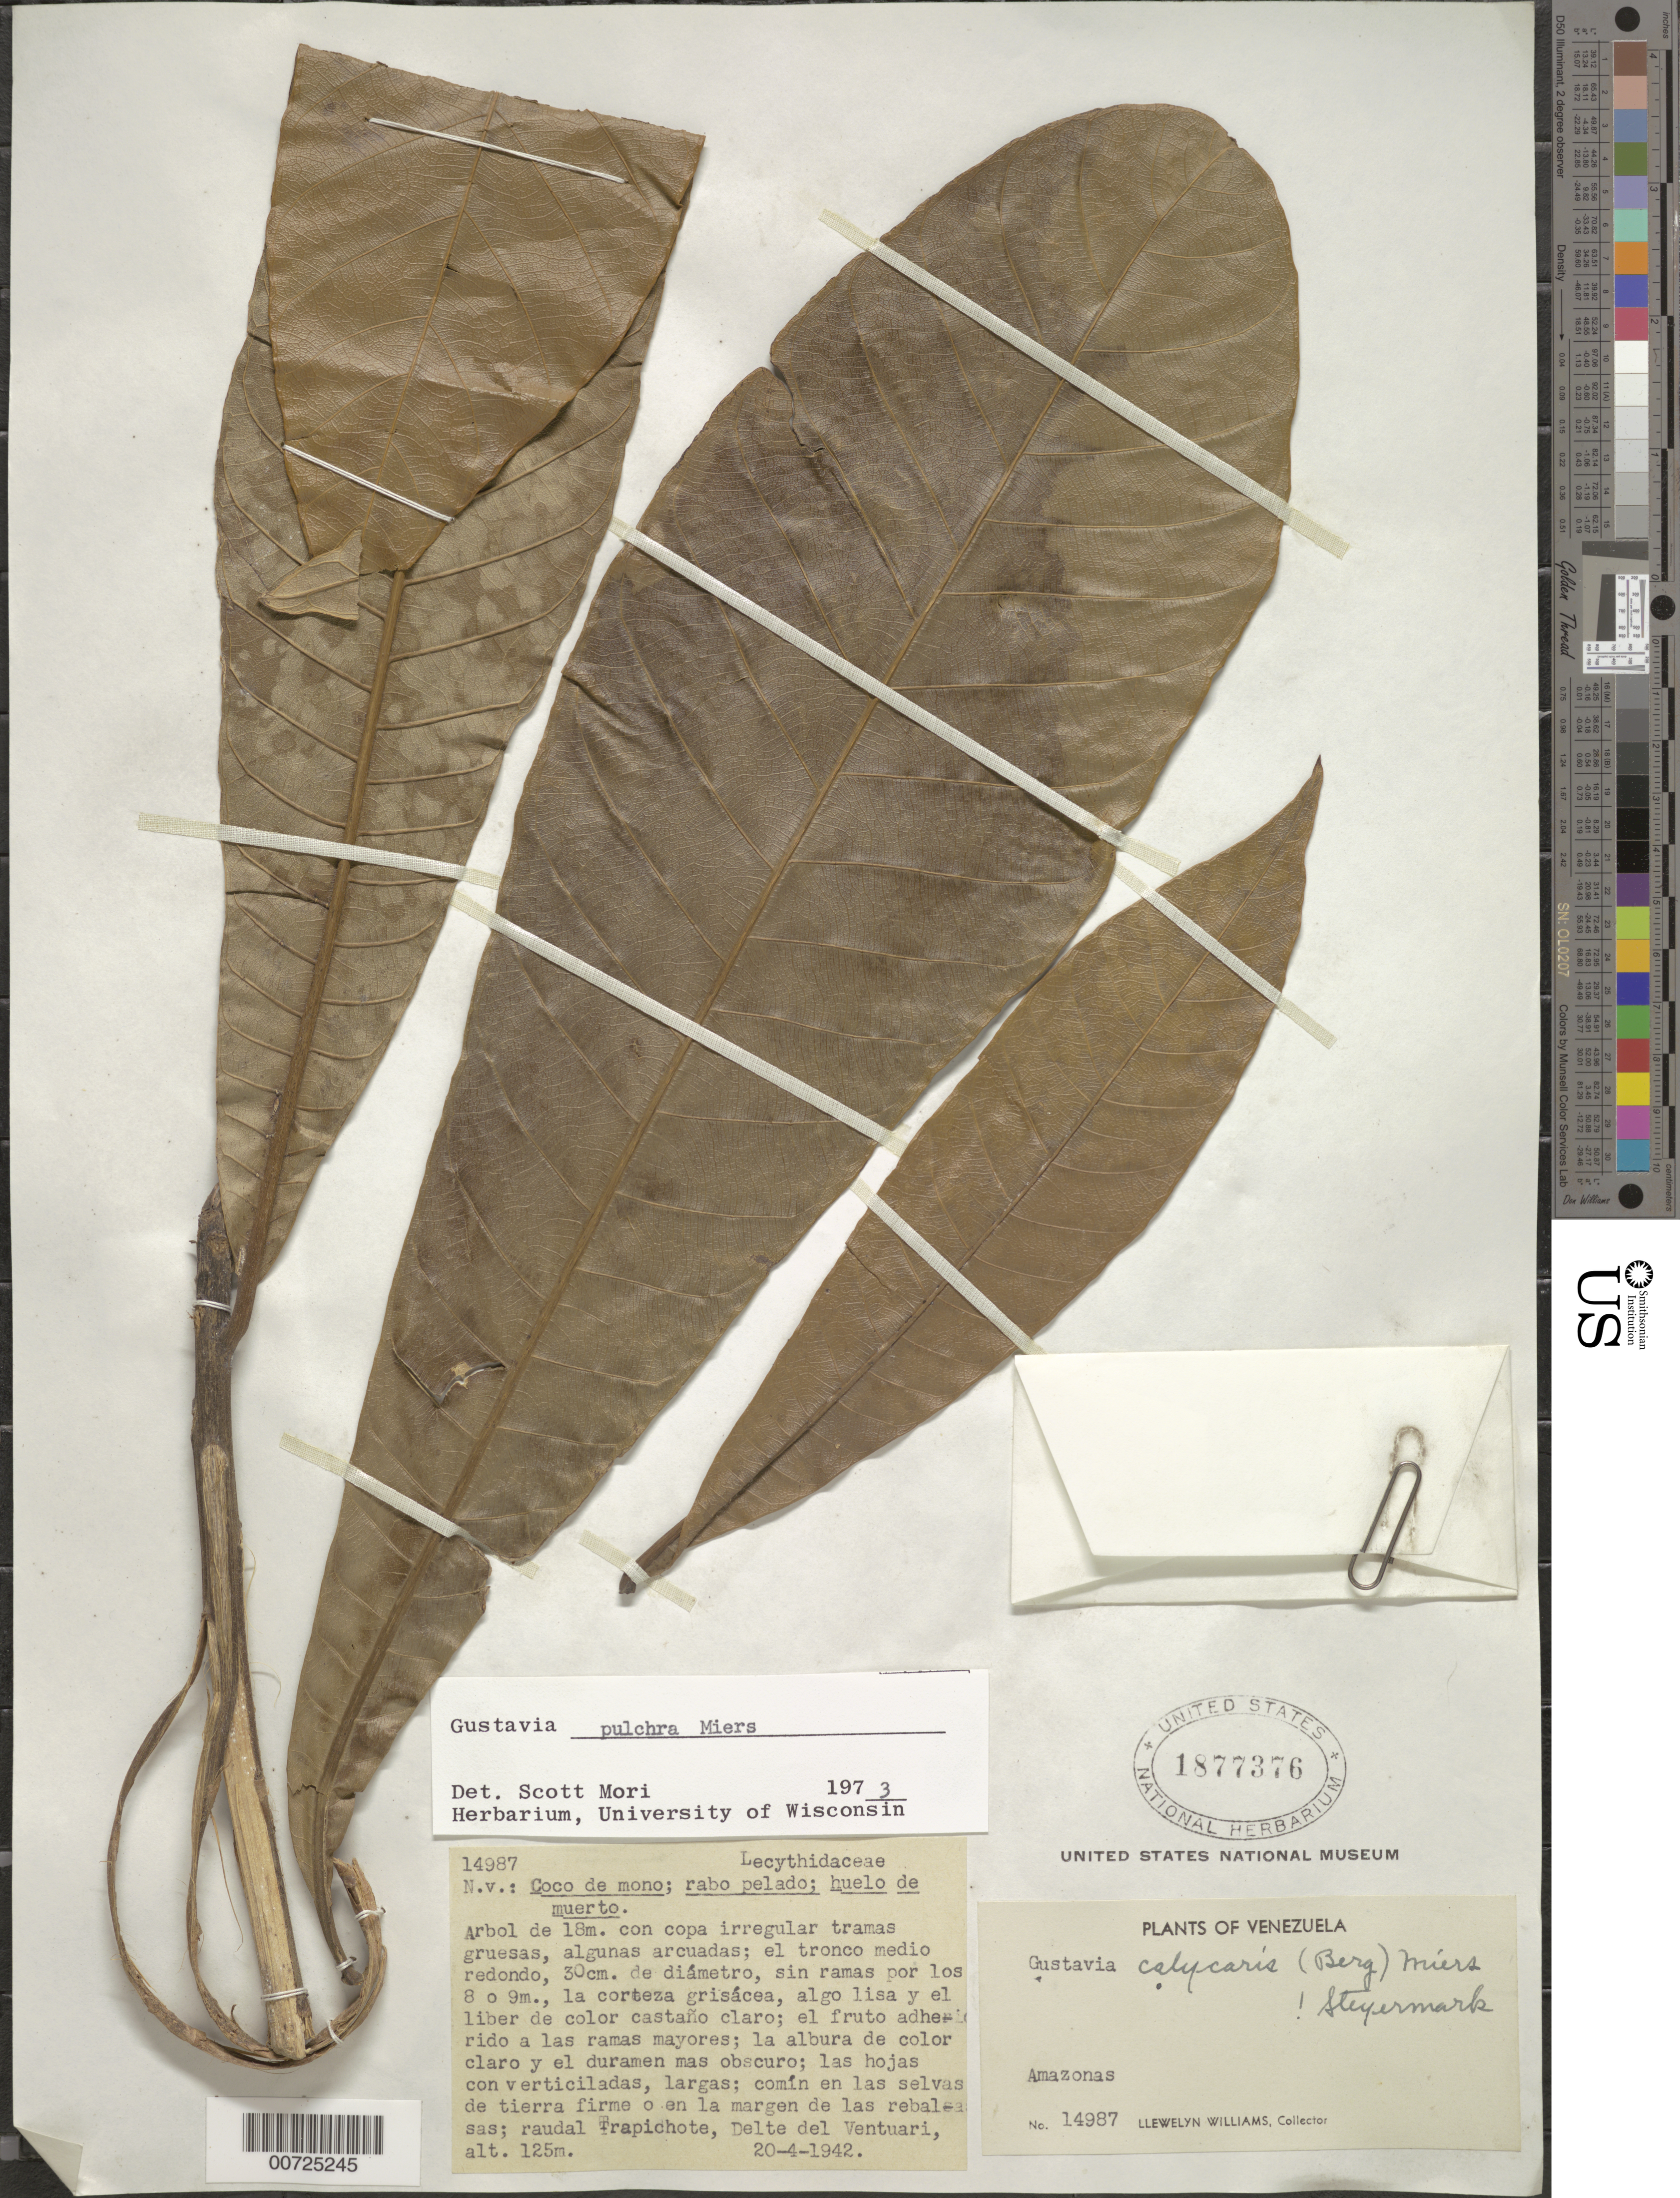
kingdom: Plantae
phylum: Tracheophyta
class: Magnoliopsida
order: Ericales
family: Lecythidaceae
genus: Gustavia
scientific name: Gustavia pulchra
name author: Miers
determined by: Mori, Scott A.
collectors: Ll. Williams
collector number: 14987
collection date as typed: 20-Apr-42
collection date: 1942-04-20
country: Venezuela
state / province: Amazonas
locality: Raudal Trapichote, delta del Ventuari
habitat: Selva de tierra firme o en la margen de las rebalsas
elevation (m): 125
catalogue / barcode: US 1877376